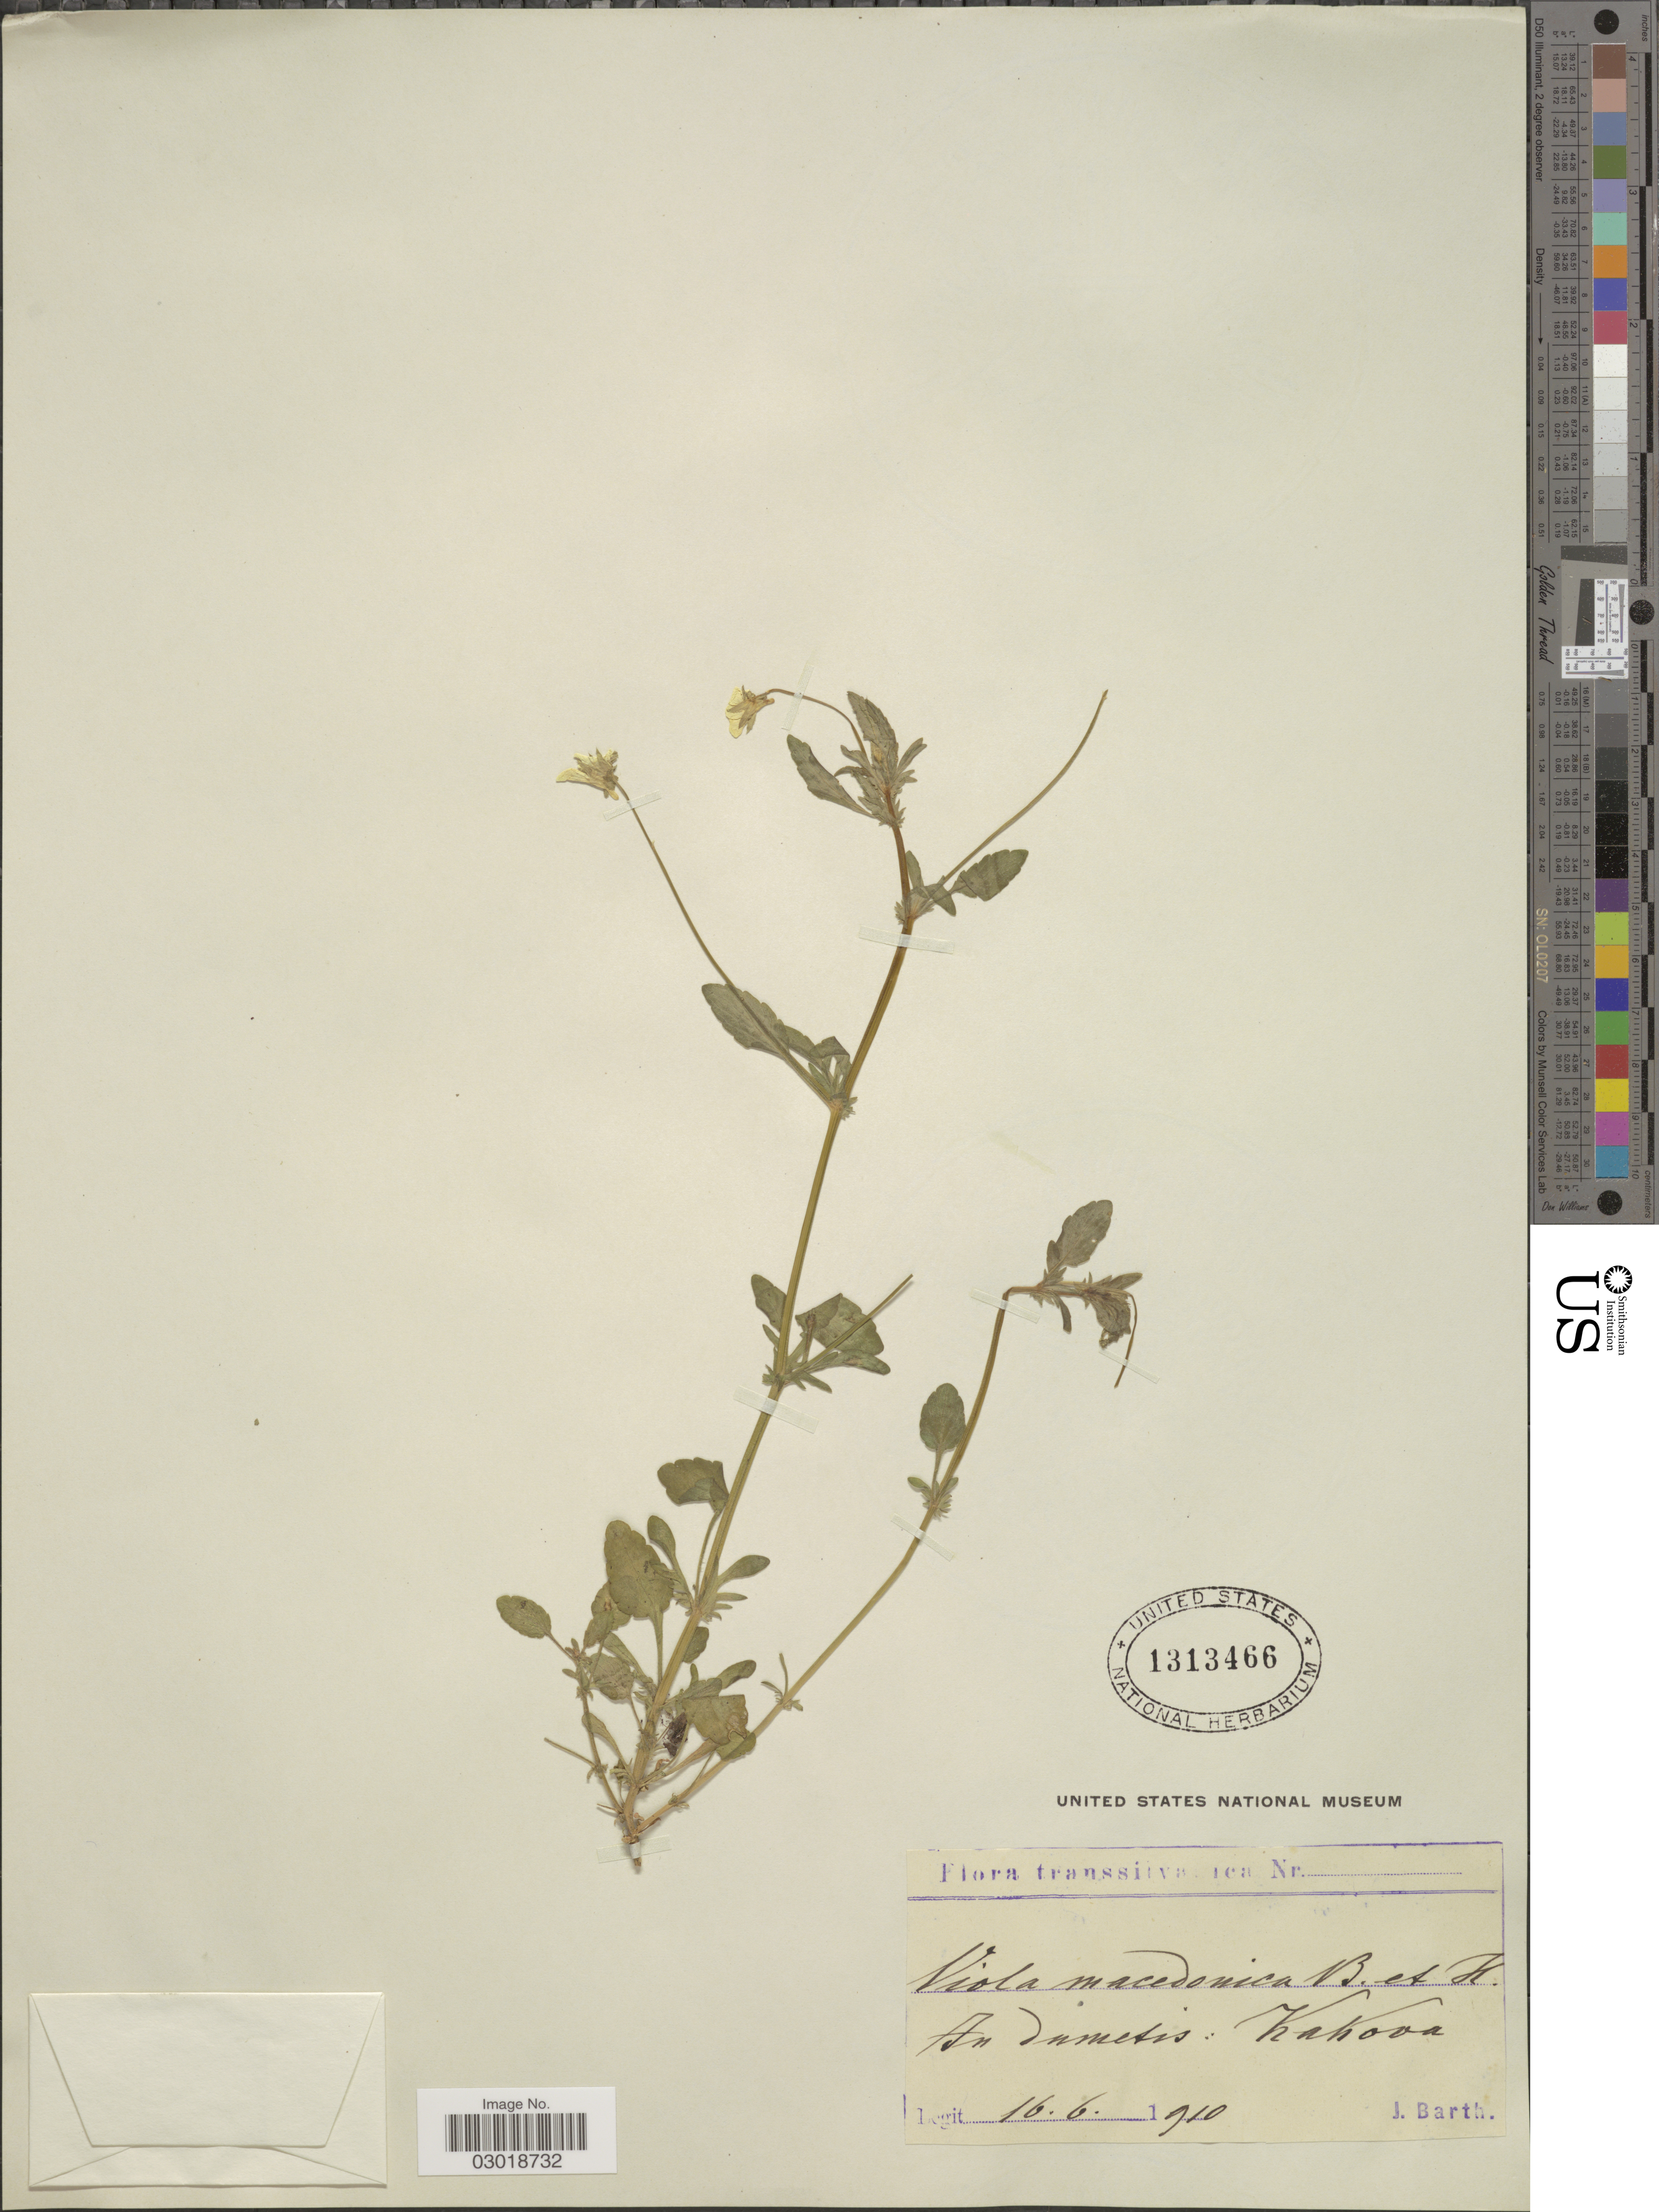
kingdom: Plantae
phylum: Tracheophyta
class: Magnoliopsida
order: Malpighiales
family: Violaceae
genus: Viola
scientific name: Viola macedonica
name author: Boiss. & Heldr.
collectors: J. Barth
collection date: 1910-06-16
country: Romania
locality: Transsilvanica, An dumetis: Kahova.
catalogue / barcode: US 1313466